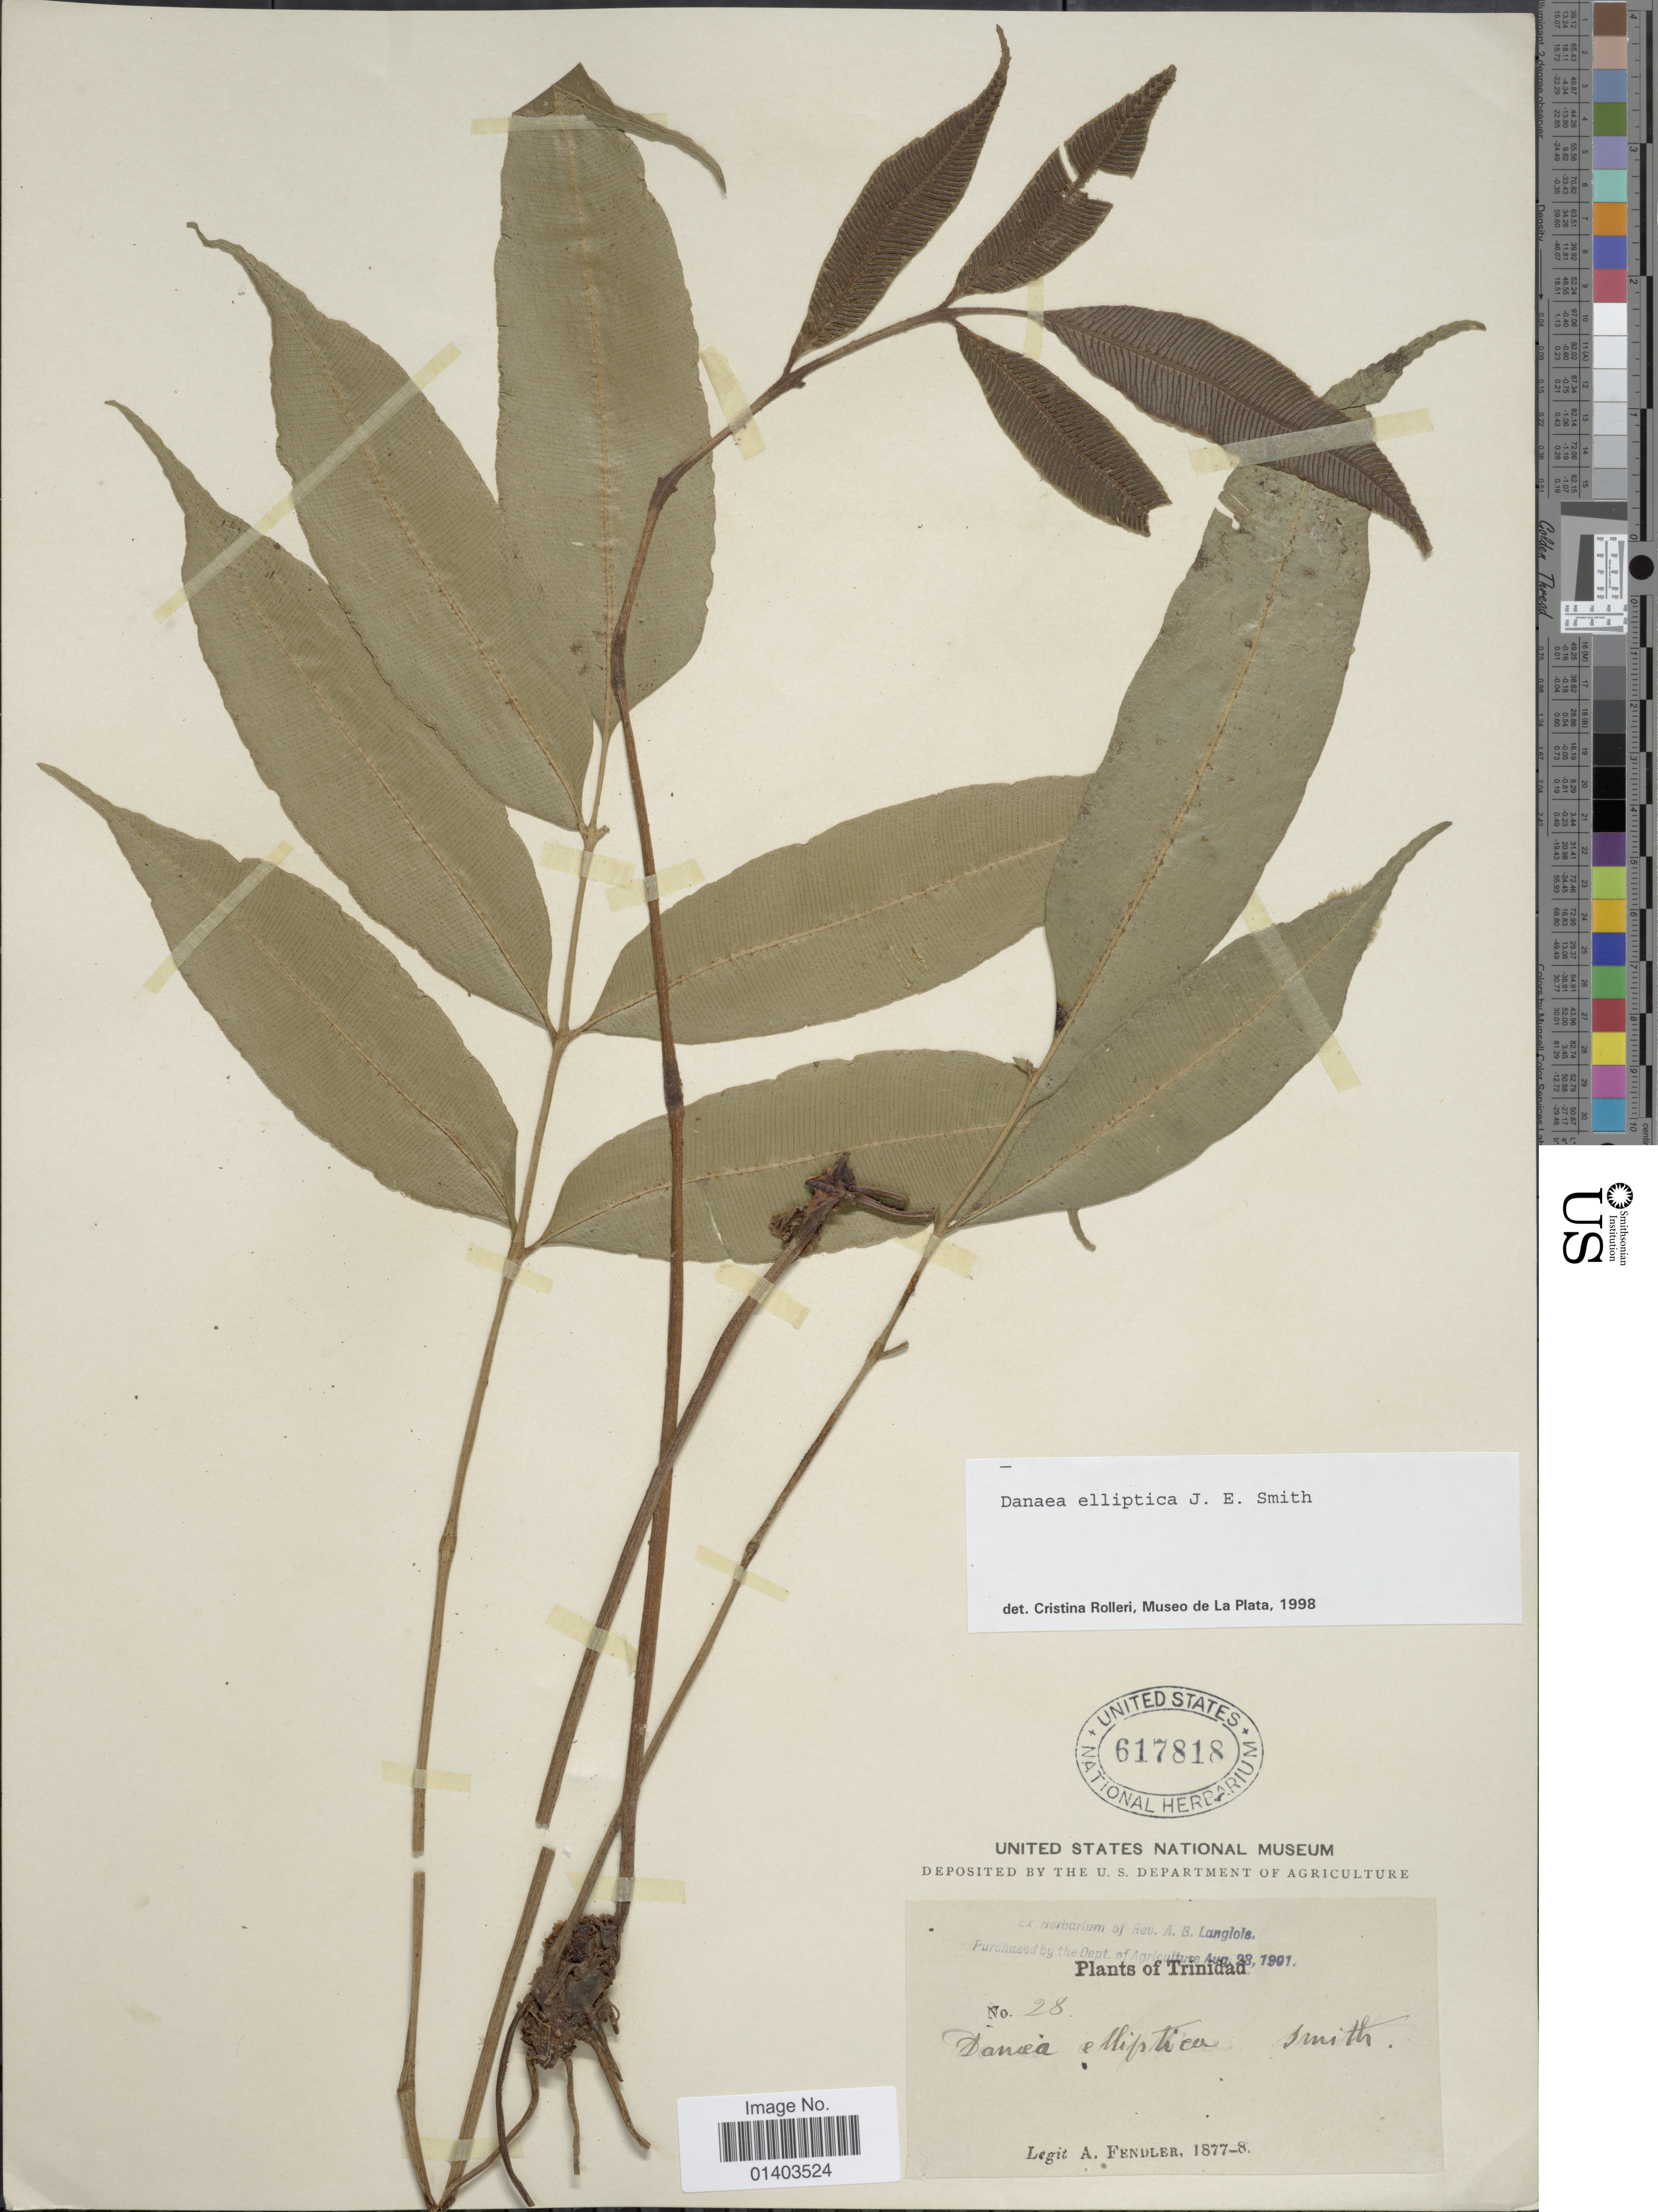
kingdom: Plantae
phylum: Tracheophyta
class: Polypodiopsida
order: Marattiales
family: Marattiaceae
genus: Danaea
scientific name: Danaea elliptica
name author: Sm.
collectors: A. Fendler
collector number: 28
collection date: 1877/1878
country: Trinidad and Tobago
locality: Trinidad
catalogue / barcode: US 617818